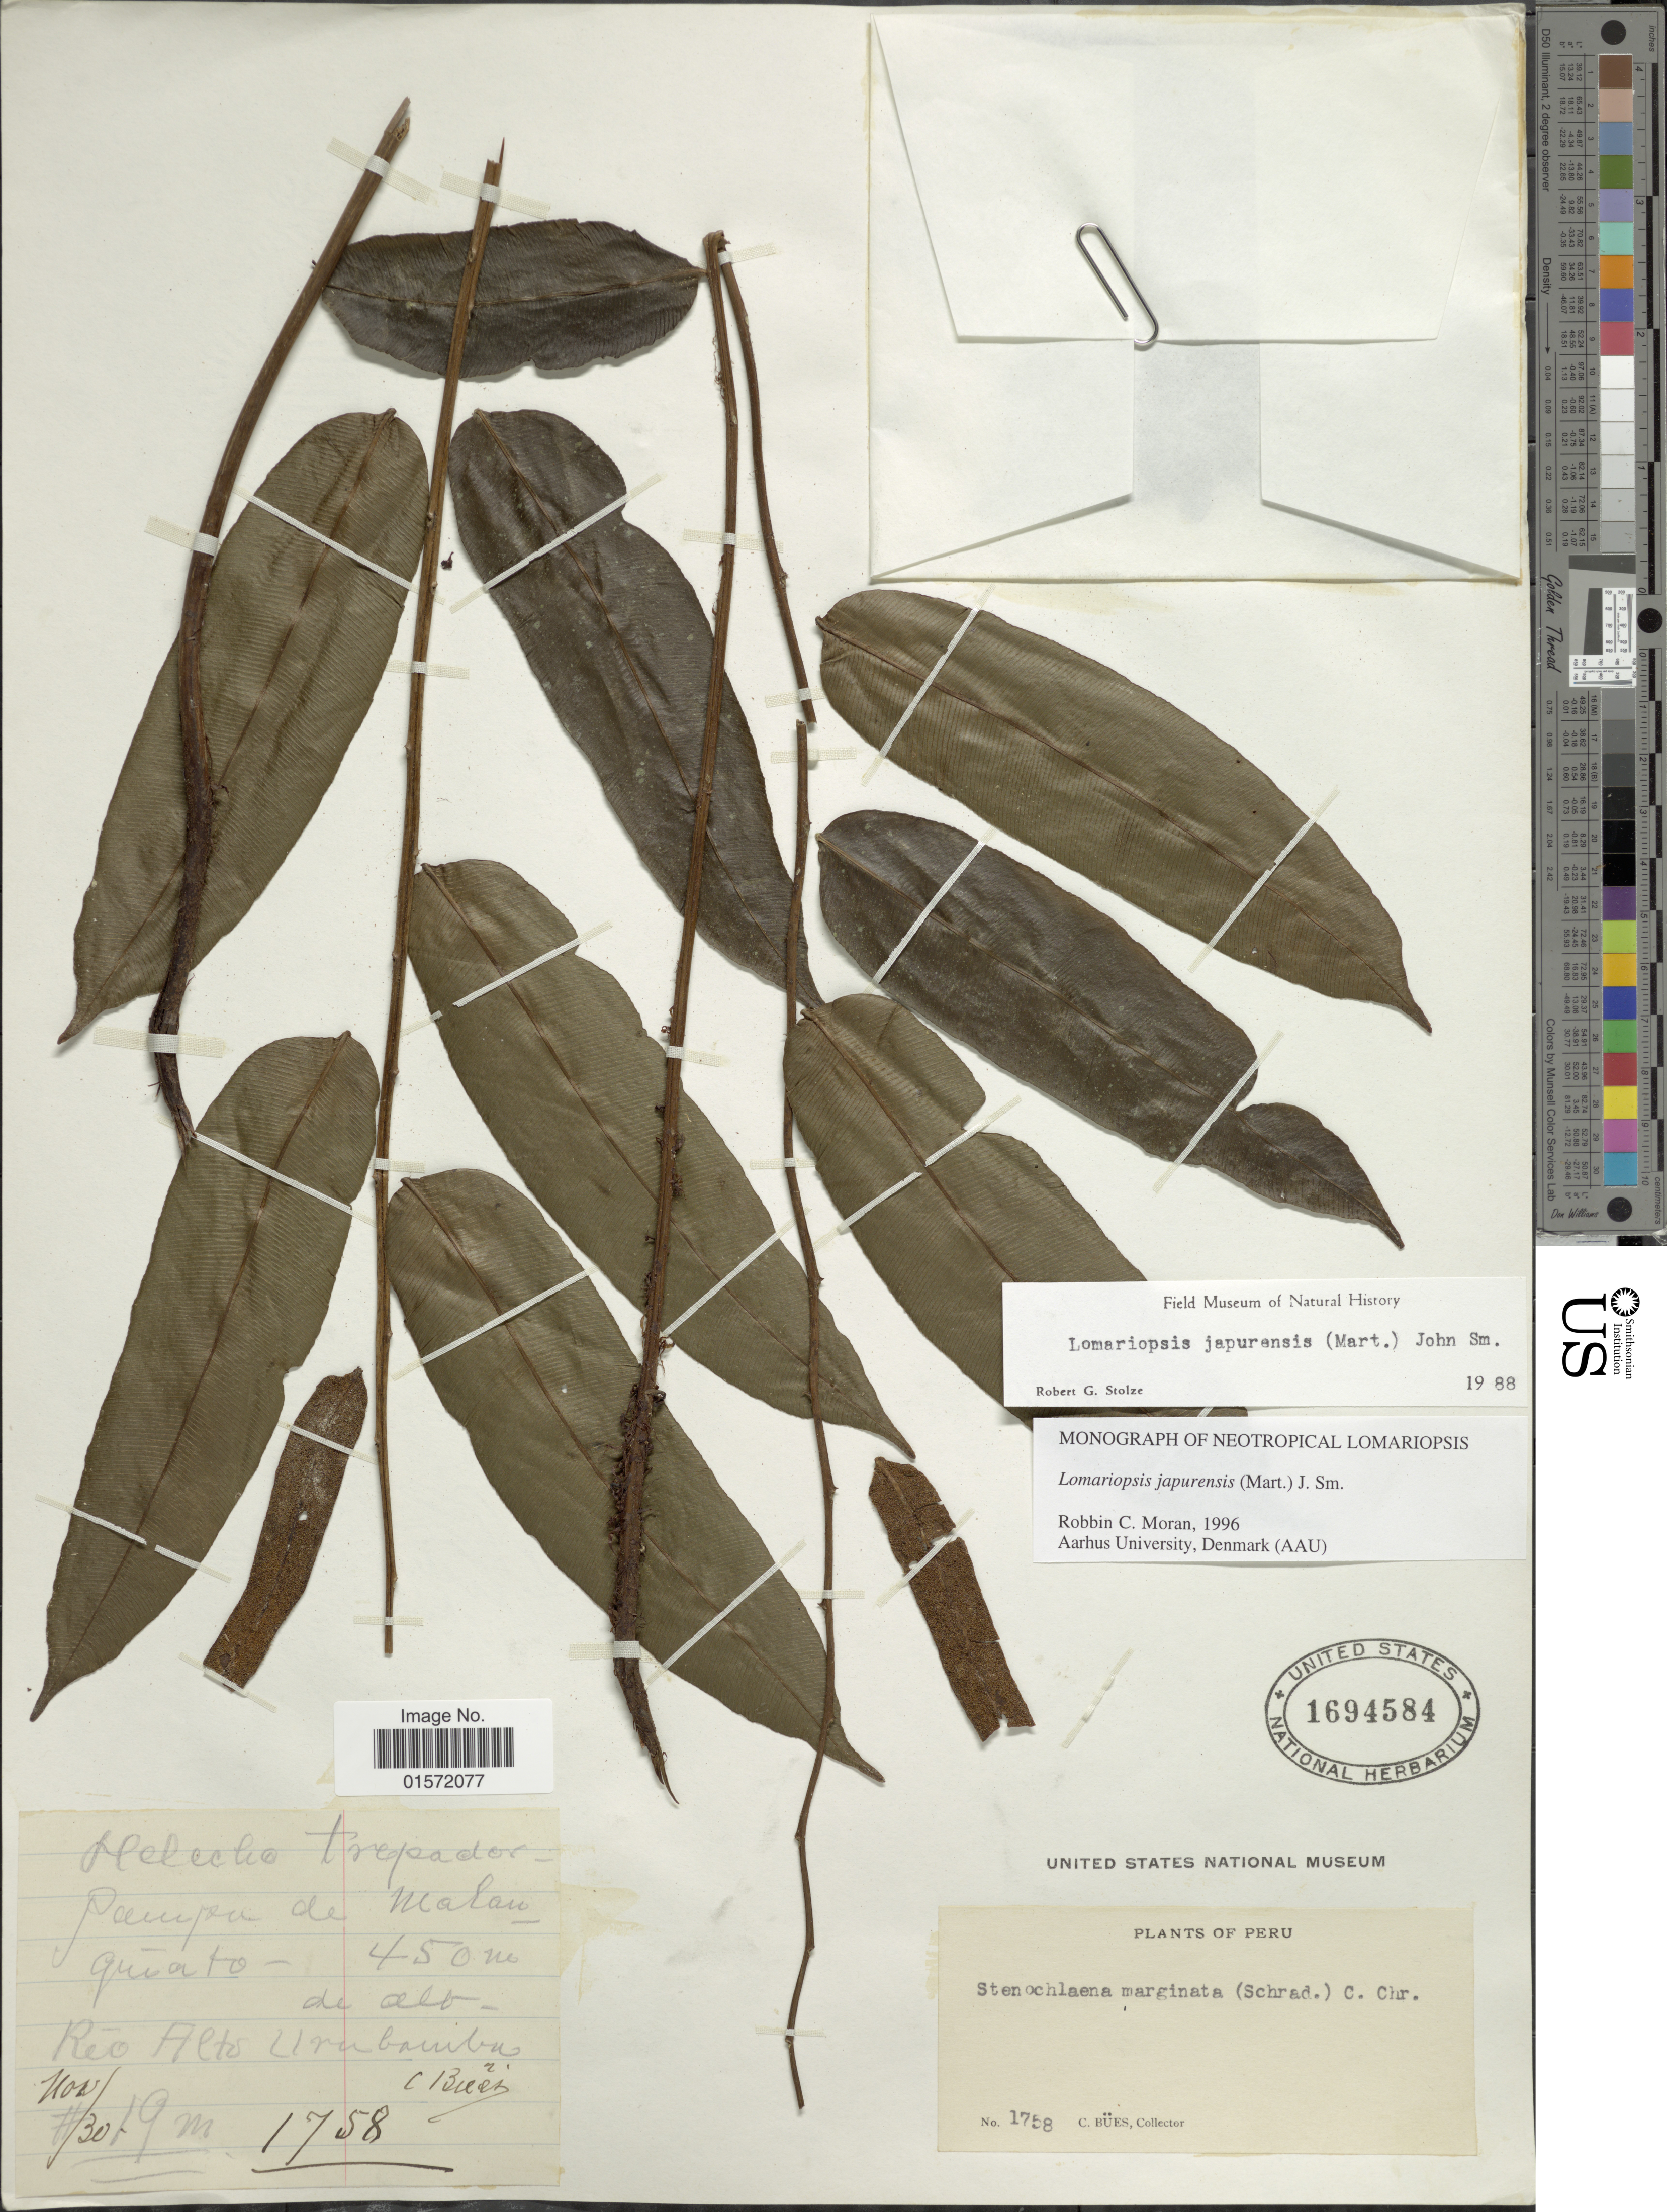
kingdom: Plantae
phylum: Tracheophyta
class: Polypodiopsida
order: Polypodiales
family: Lomariopsidaceae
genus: Lomariopsis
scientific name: Lomariopsis japurensis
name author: (Mart.) J. Sm.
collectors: C. Bues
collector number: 1758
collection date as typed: Transcribed d/m/y: /11/30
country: Peru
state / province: Cusco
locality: Pampa de Malanquiato, Rio Alto Urubamba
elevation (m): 19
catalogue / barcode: US 1694584